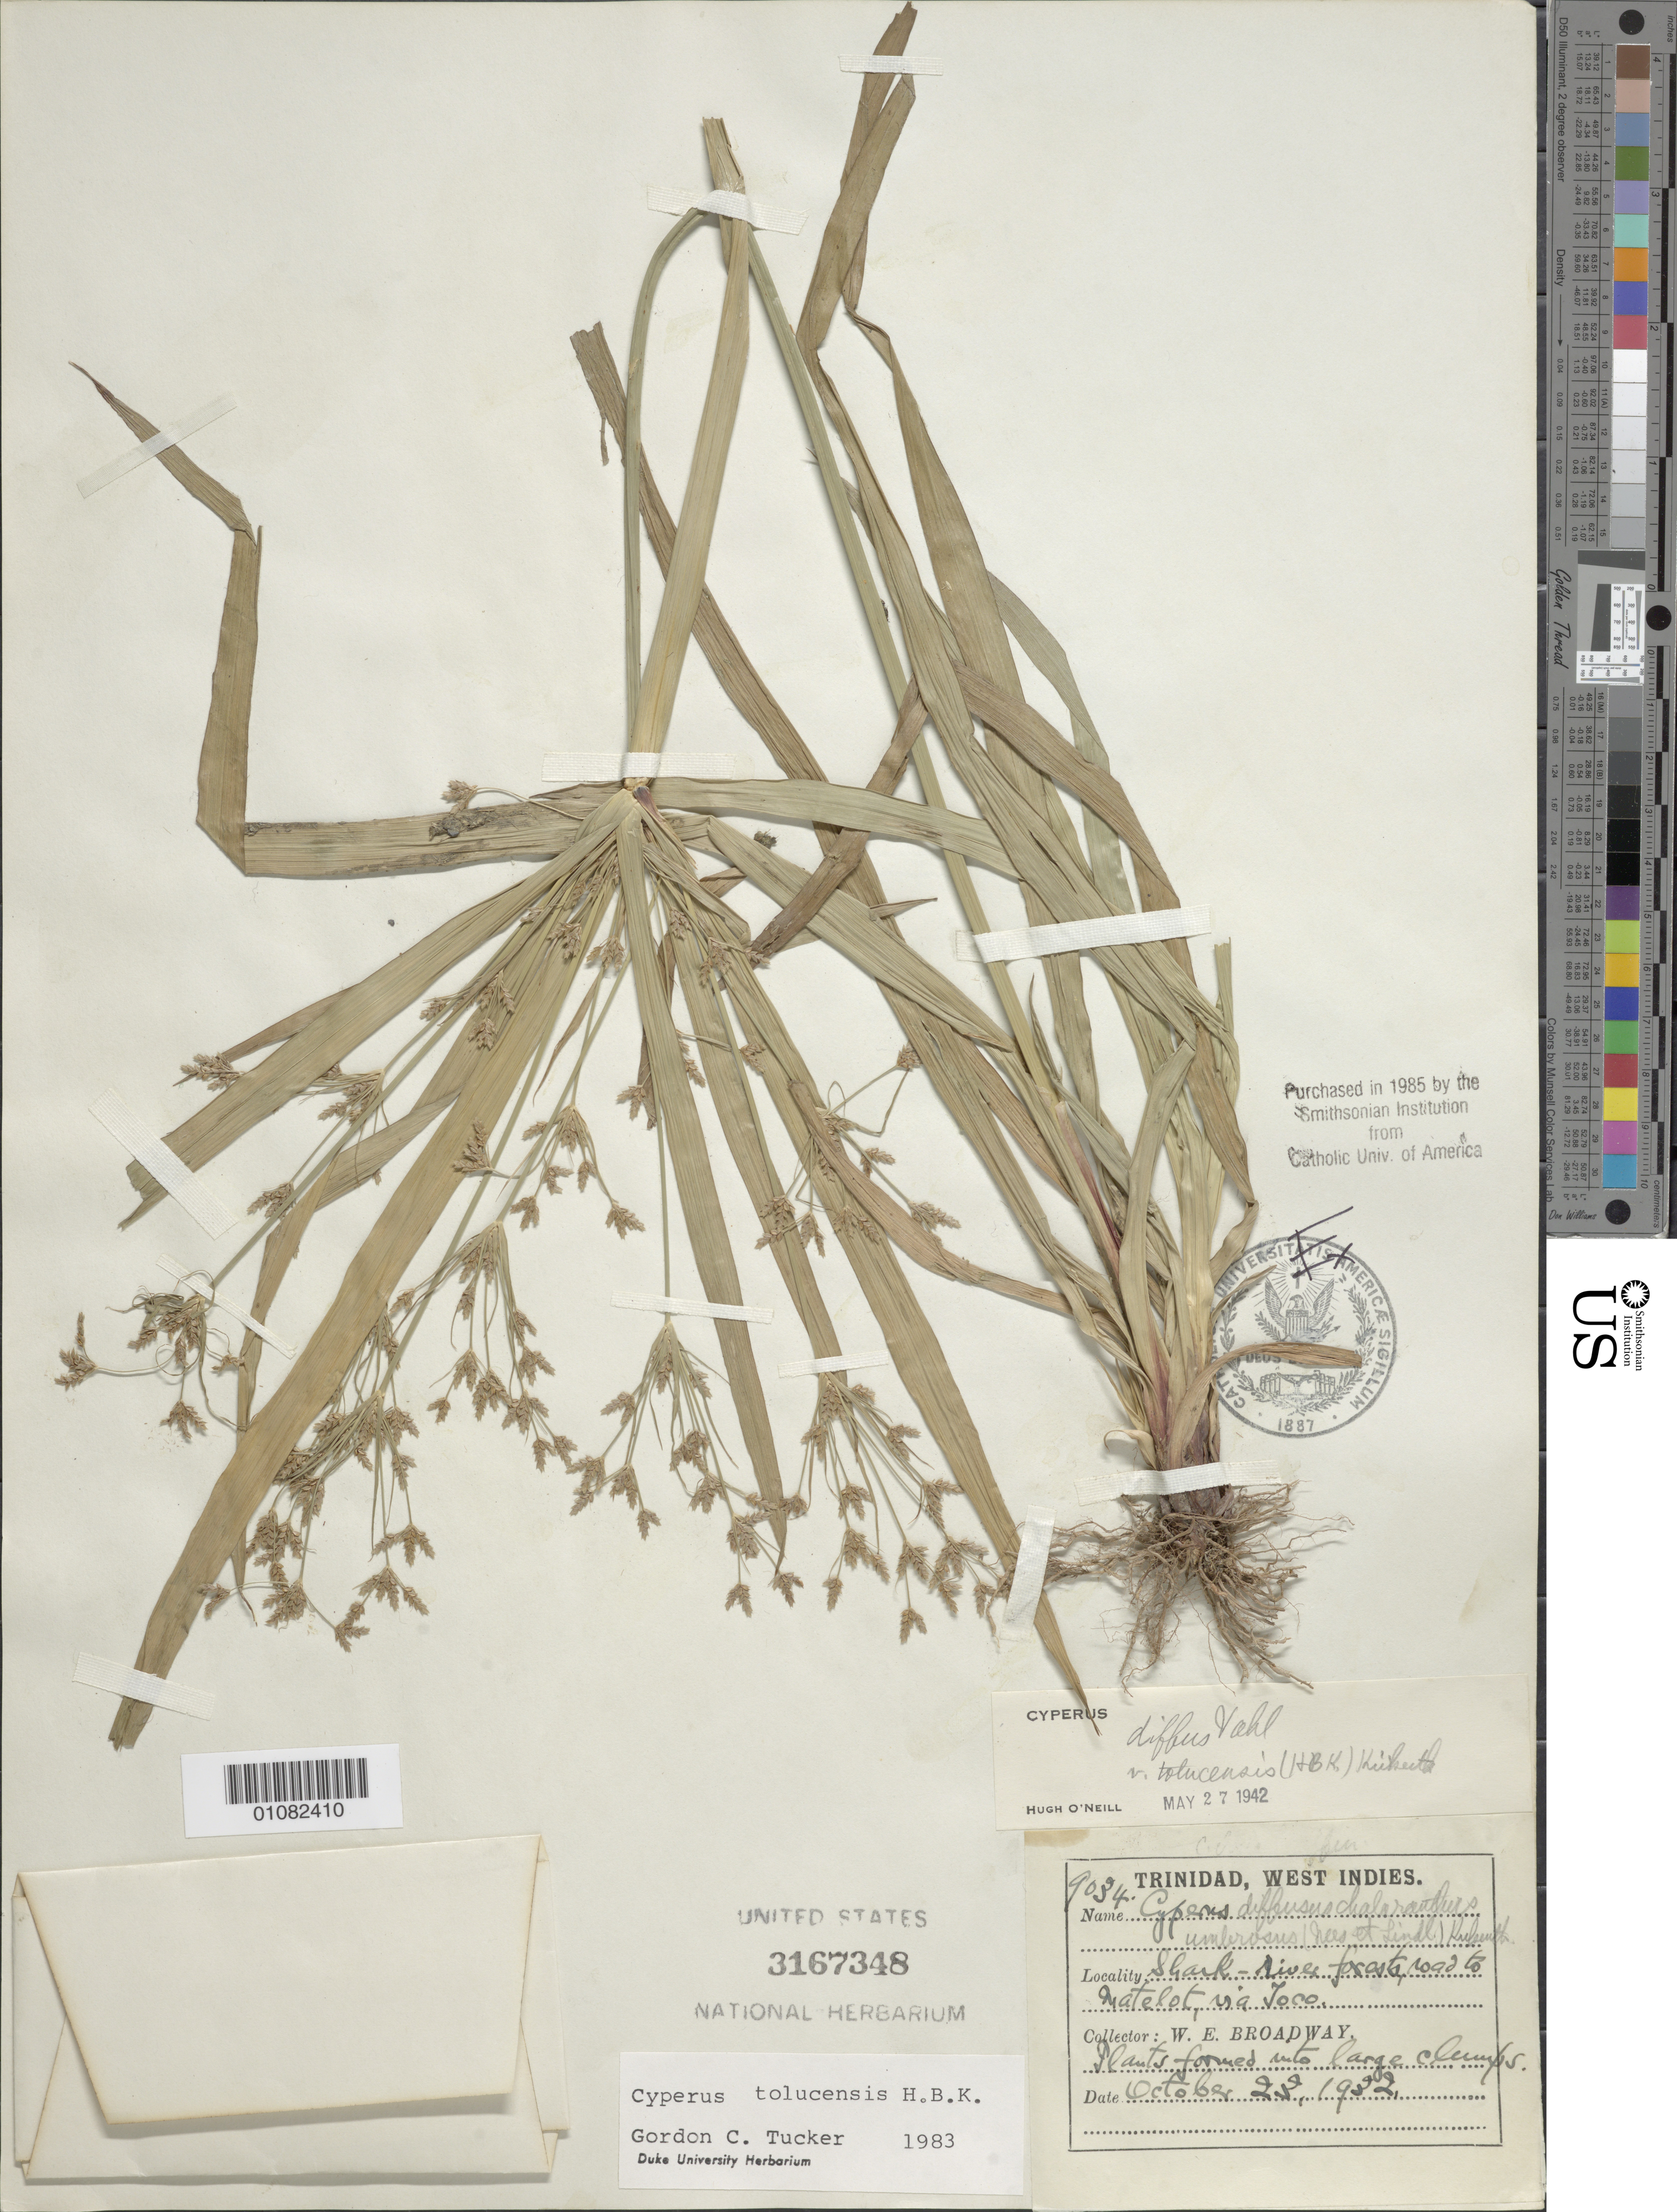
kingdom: Plantae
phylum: Tracheophyta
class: Liliopsida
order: Poales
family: Cyperaceae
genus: Cyperus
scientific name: Cyperus laxus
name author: Lam.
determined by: Strong, Mark T., (BOT), Smithsonian Institution - National Museum of Natural History (UNITED STATES)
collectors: W. E. Broadway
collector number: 9034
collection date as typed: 23 Oct 1932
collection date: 1932-10-23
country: Trinidad and Tobago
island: Trinidad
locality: Shark River forests, road to Matelot, via Joco.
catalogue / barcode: US 3167348